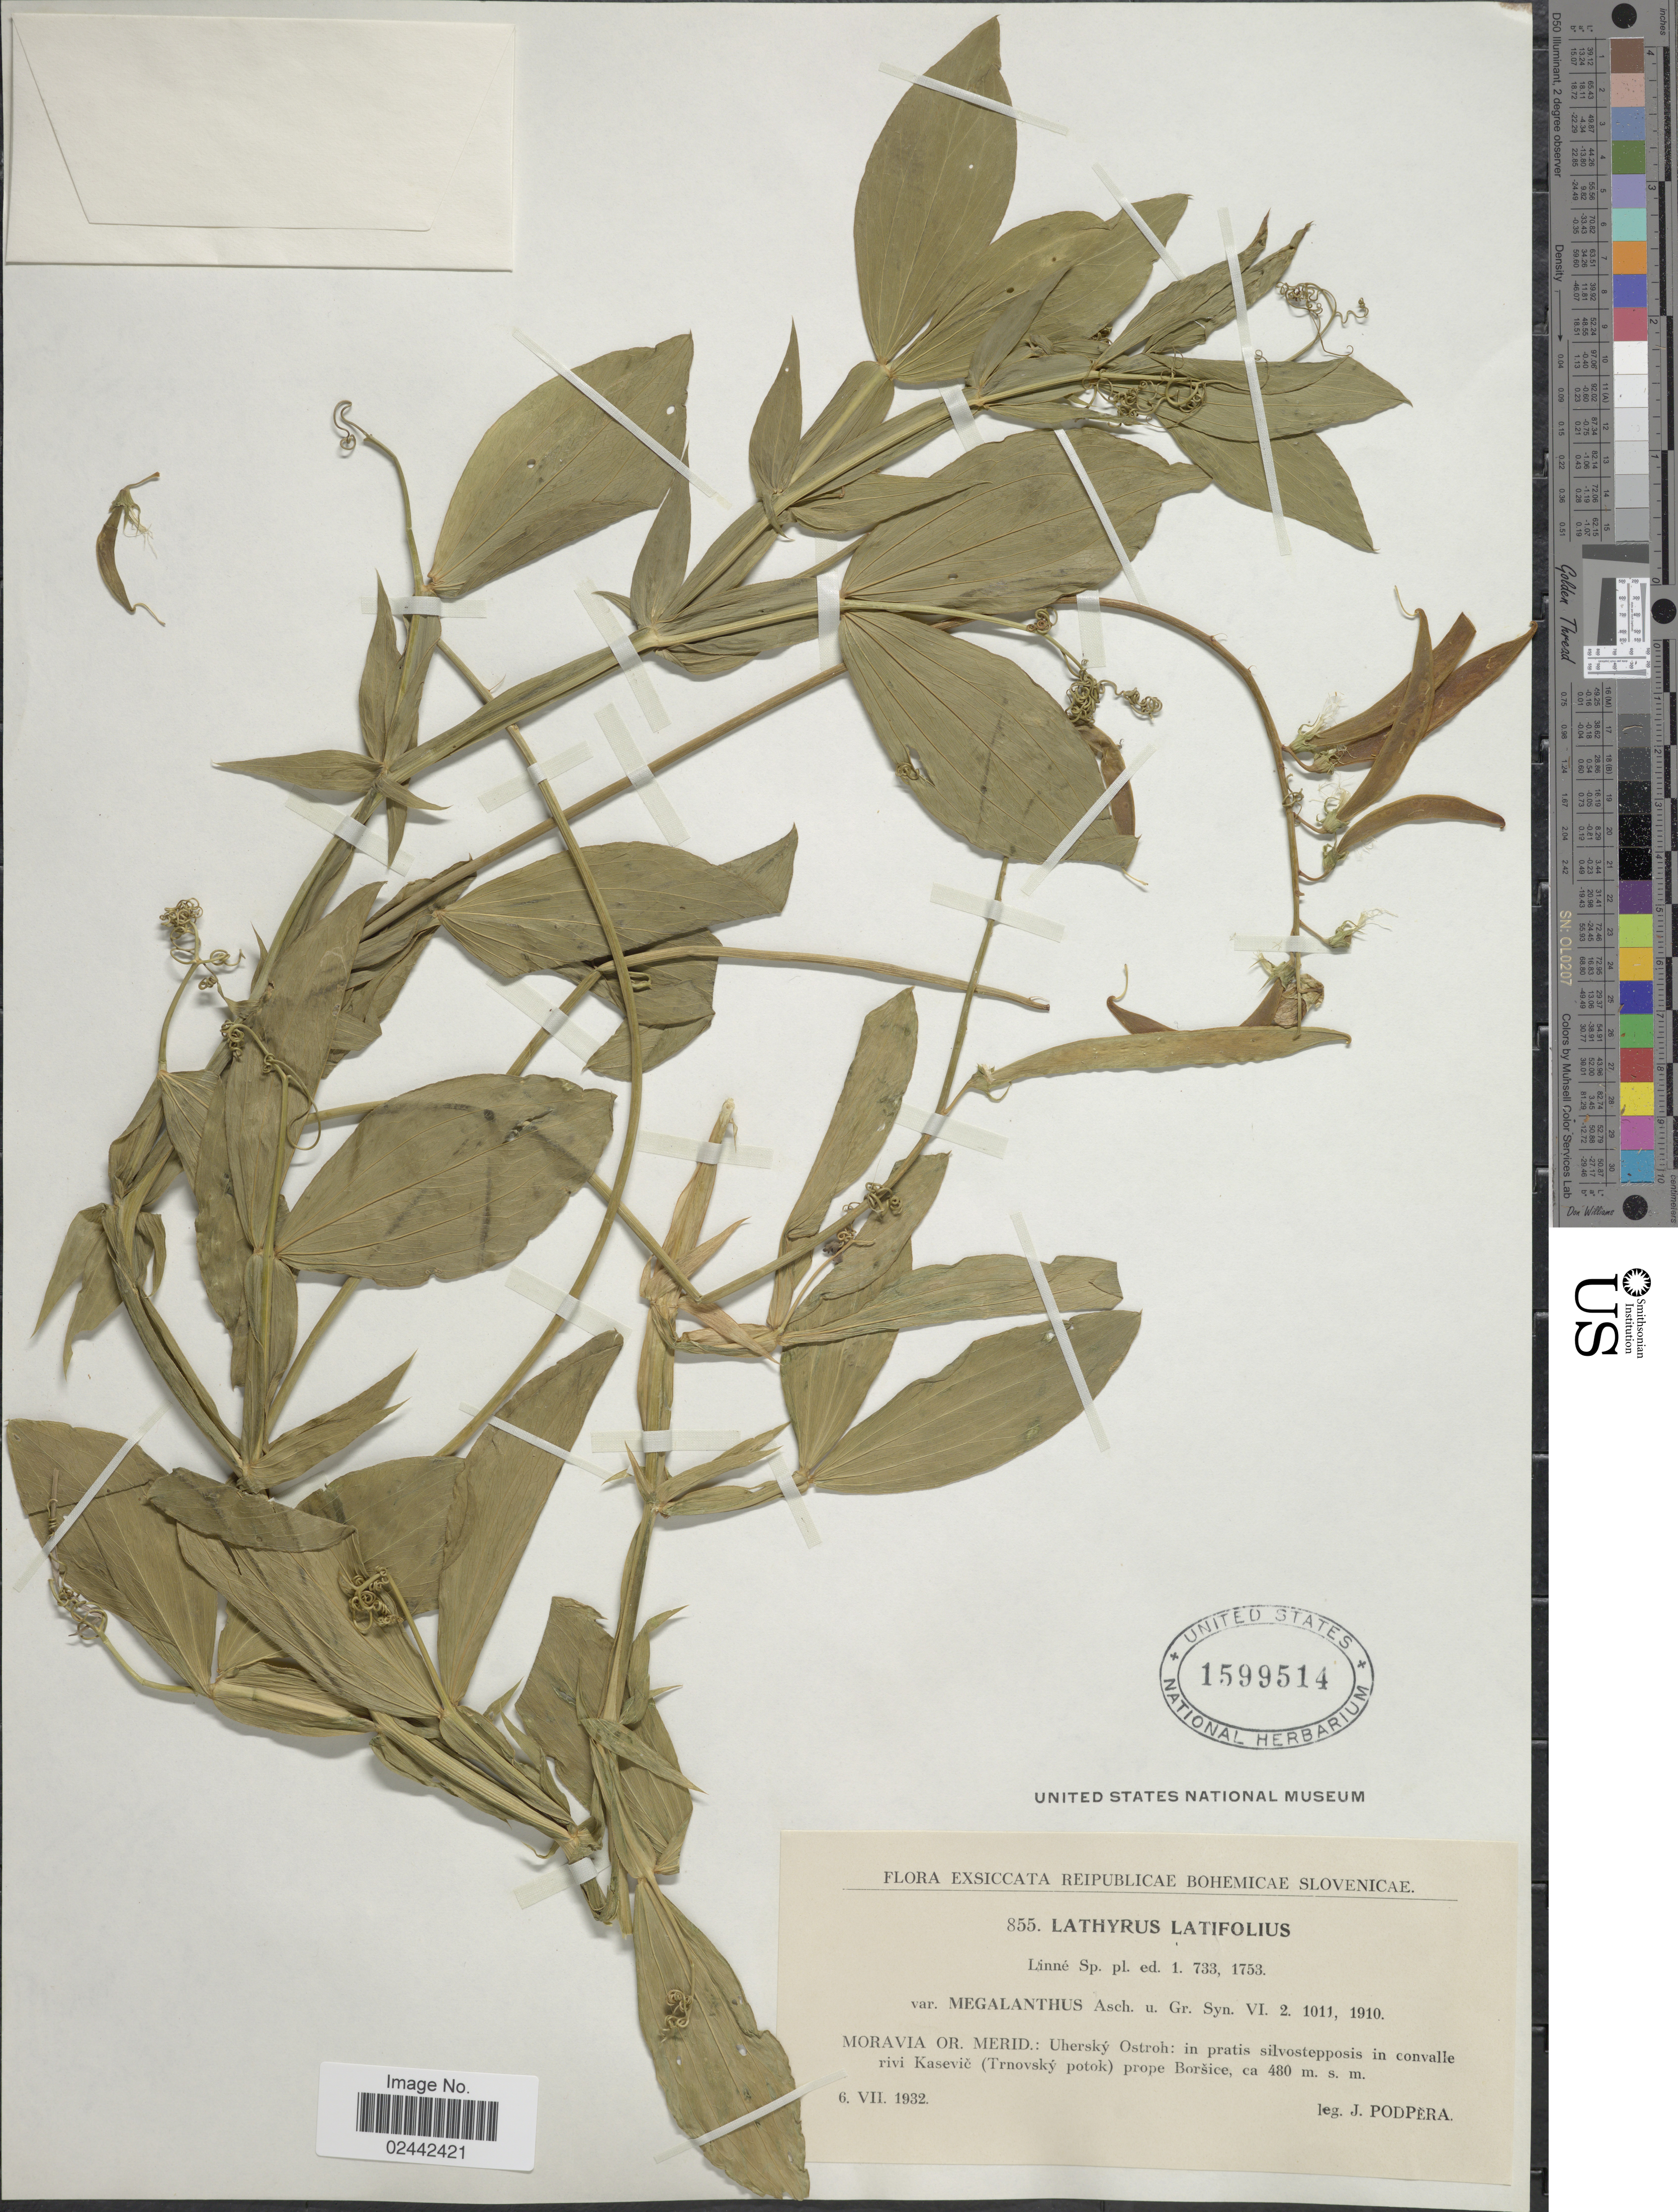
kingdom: Plantae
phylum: Tracheophyta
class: Magnoliopsida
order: Fabales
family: Fabaceae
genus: Lathyrus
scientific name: Lathyrus latifolius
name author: L.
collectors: J. Podpera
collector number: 855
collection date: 1932-07-06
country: Czechia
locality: Reipublicae Bohemicae Slovenicae. Moravia or. Merid: Uhersky Ostroh: in pratis silvostepposis in convalle rivi Kasevie (Trnovsky potok) prope Borsice.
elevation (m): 480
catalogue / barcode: US 1599514